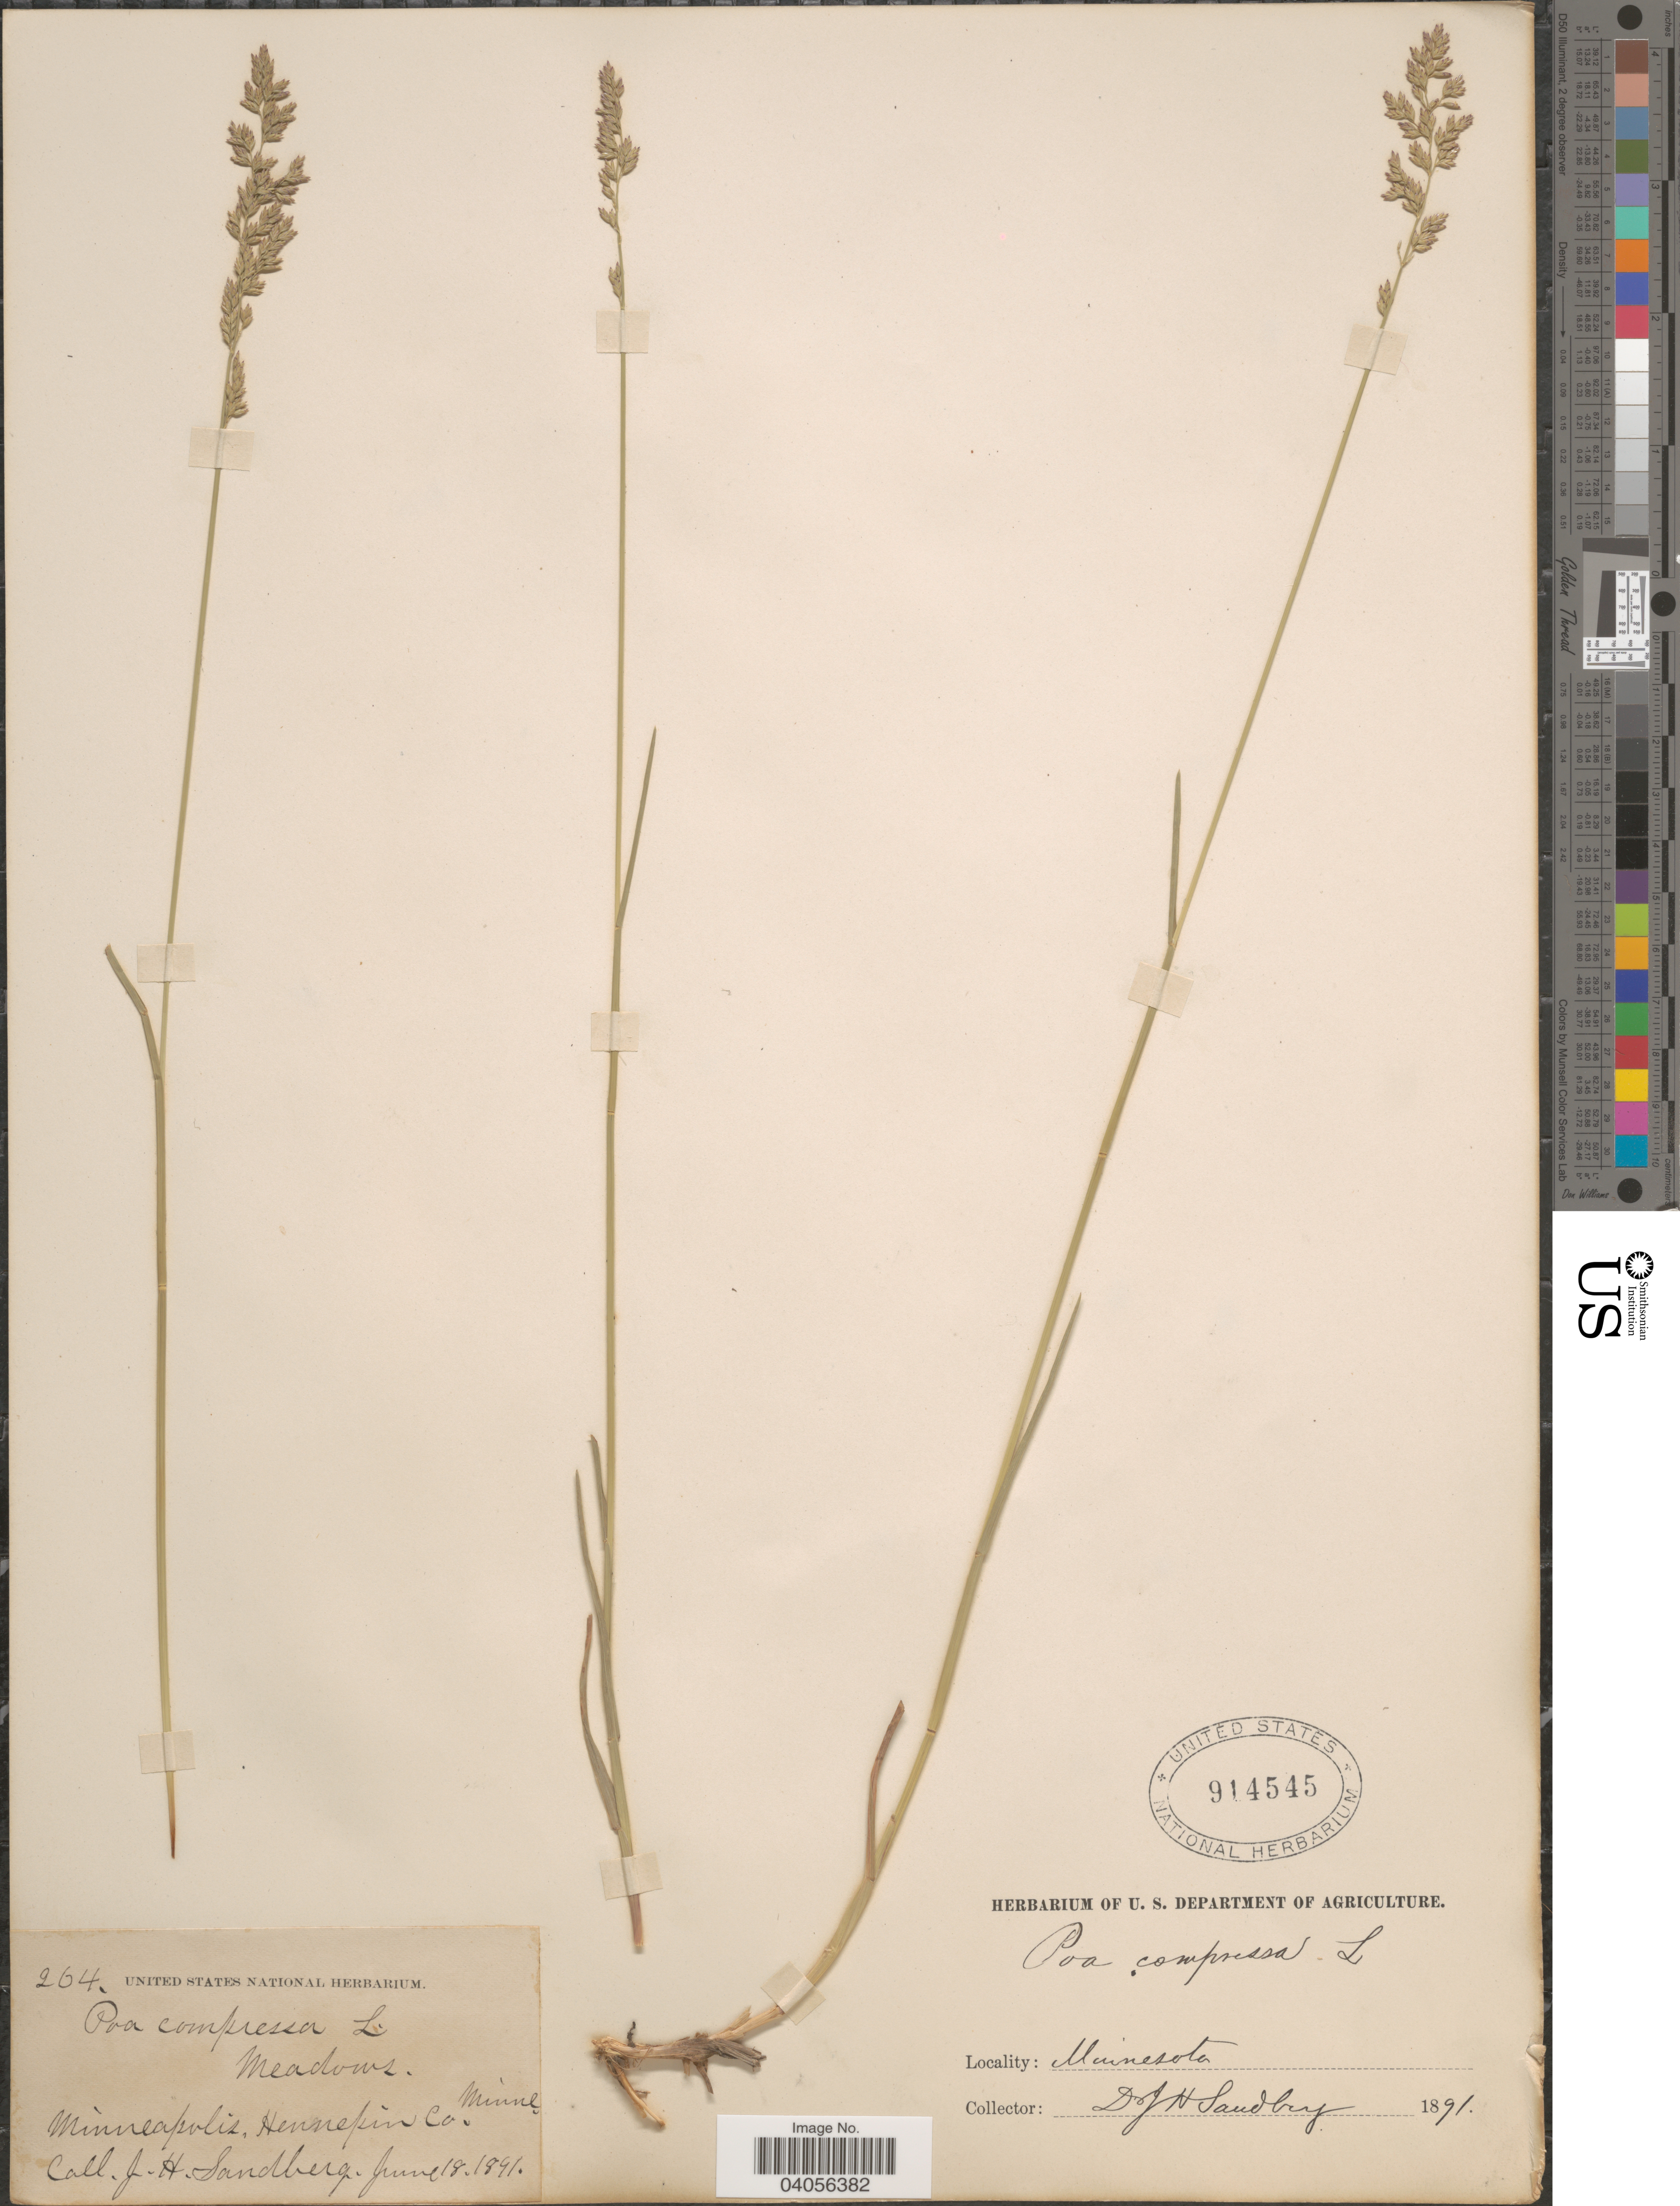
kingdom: Plantae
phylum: Tracheophyta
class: Liliopsida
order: Poales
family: Poaceae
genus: Poa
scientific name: Poa compressa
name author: L.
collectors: J. H. Sandberg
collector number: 264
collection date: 1891-06-18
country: United States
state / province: Minnesota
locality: Meadows. Minneapolis, Hennepin Co.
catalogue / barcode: US 914545